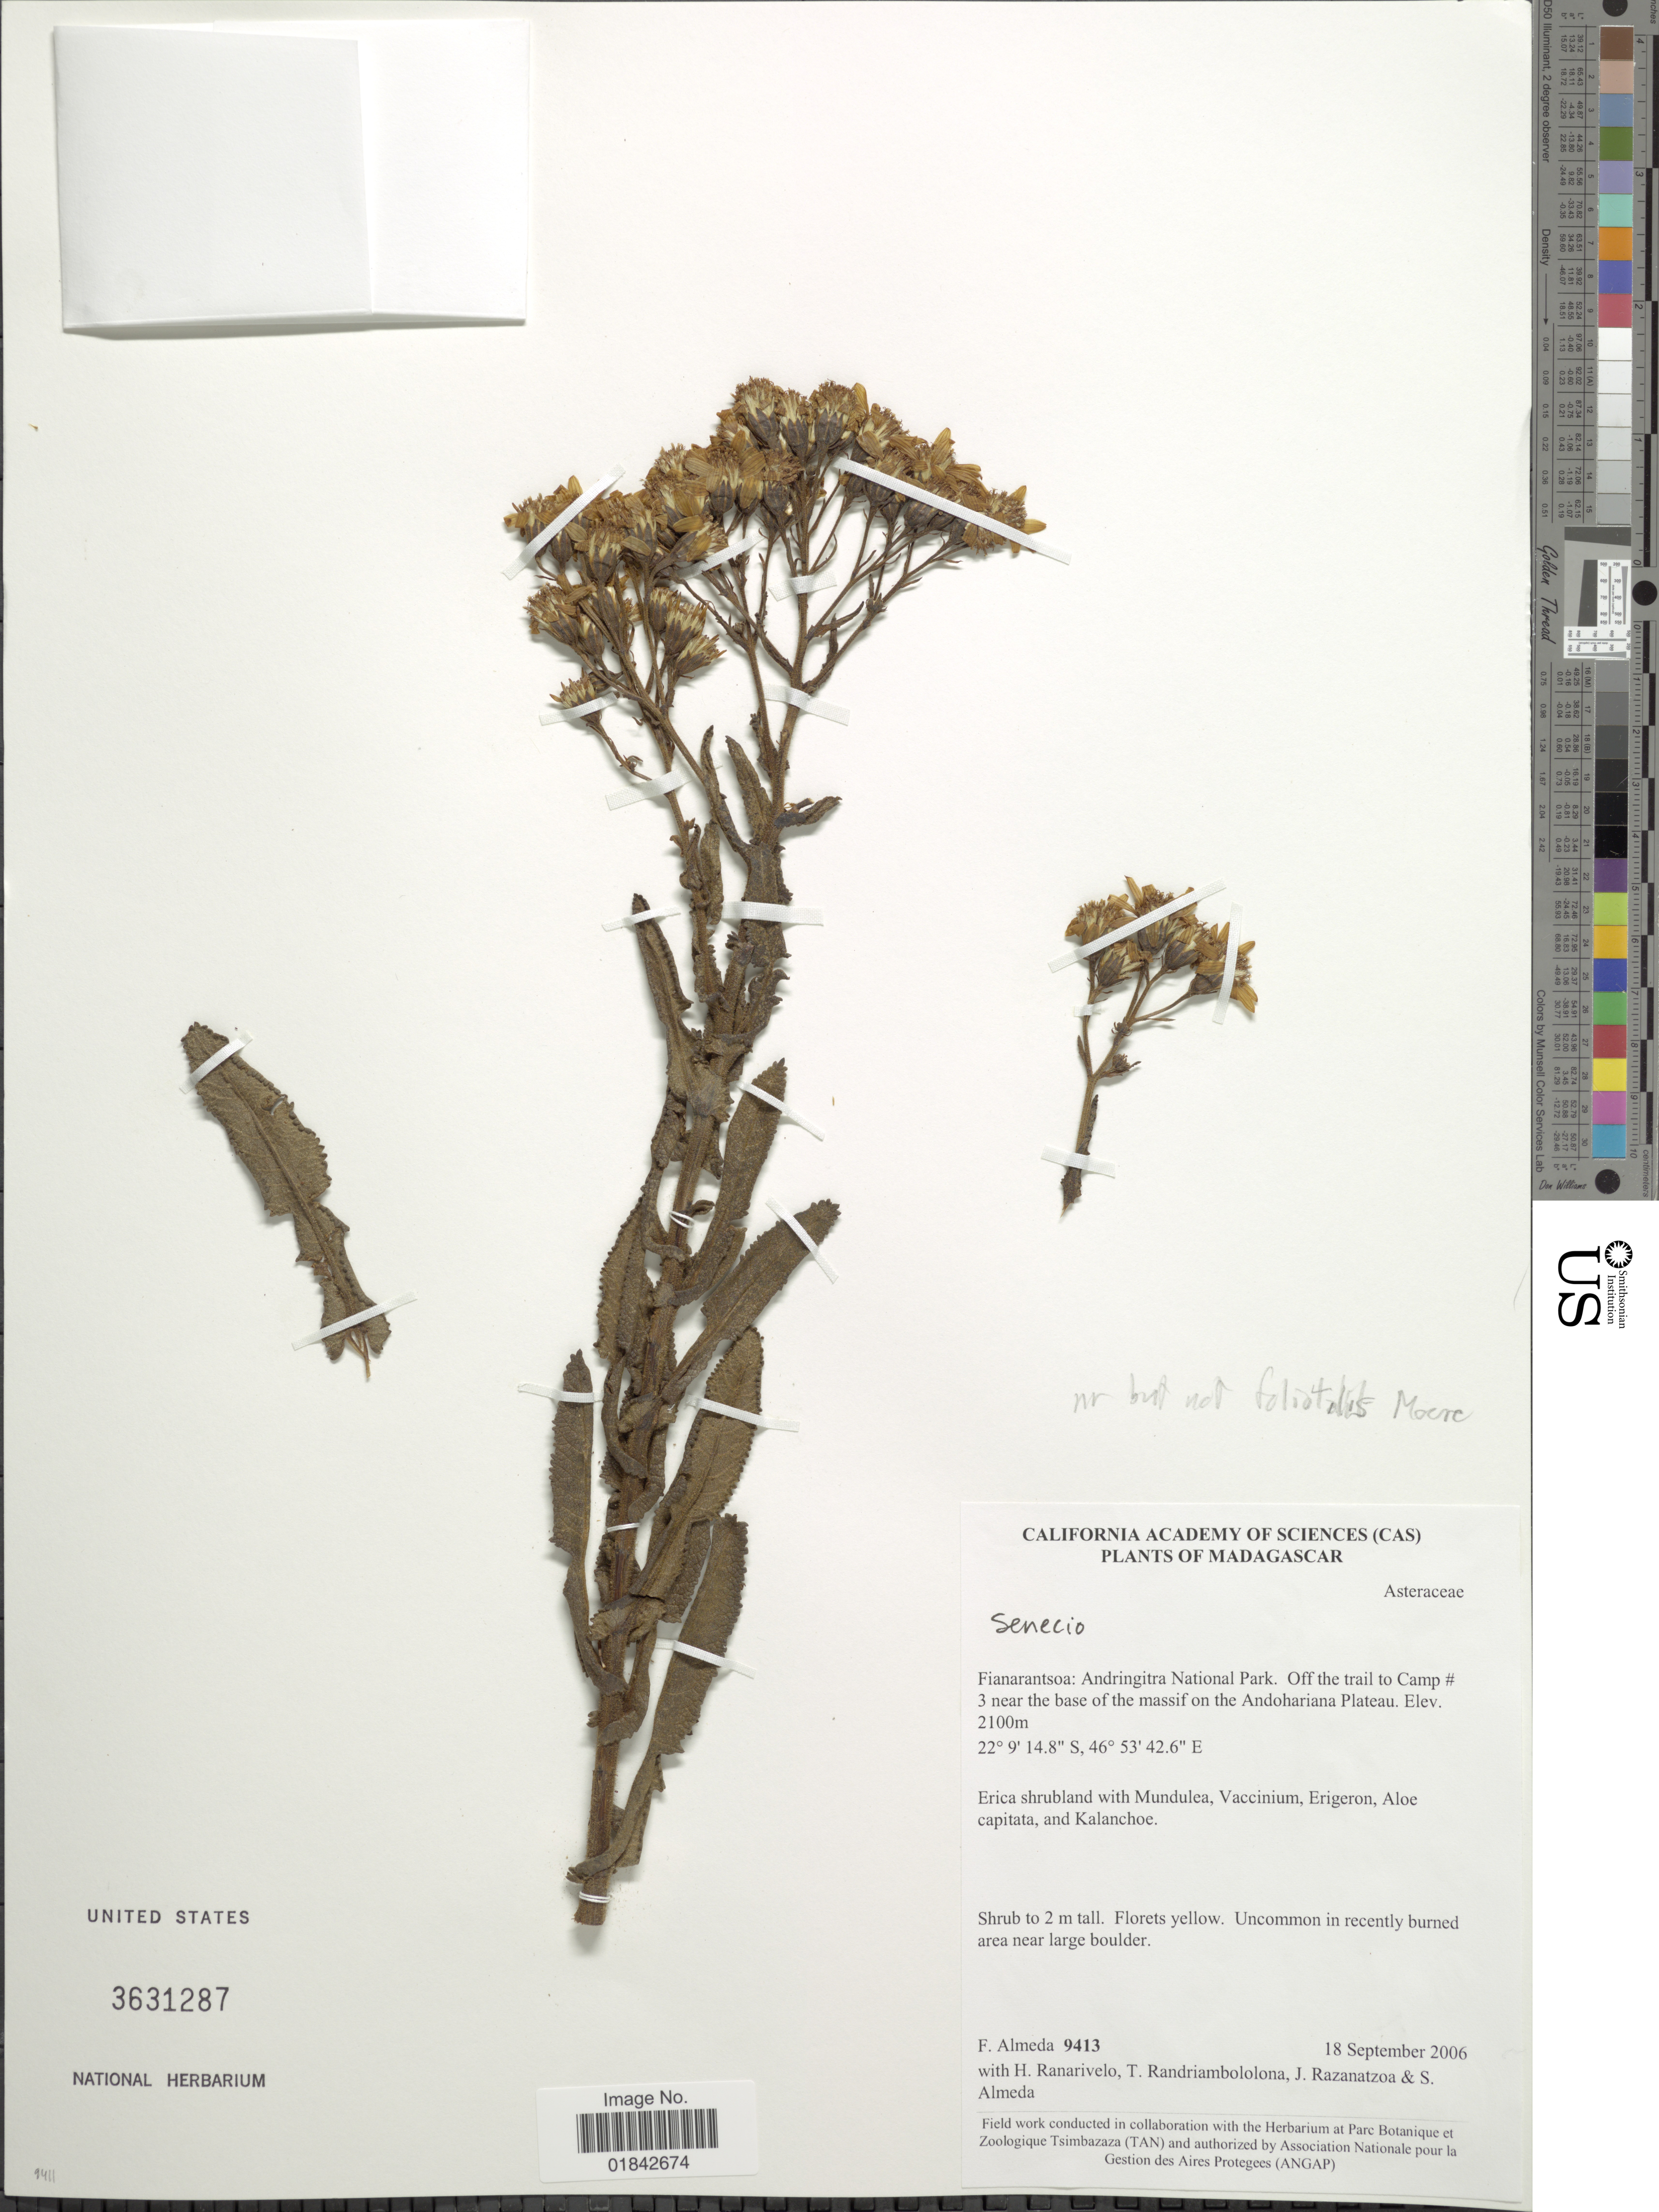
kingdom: Plantae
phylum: Tracheophyta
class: Magnoliopsida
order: Asterales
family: Asteraceae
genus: Senecio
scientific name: Senecio sp.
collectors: F. Almeda, H. Ranarivelo, T. Randriambololona, J. Razanatzoa & S. Almeda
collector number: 9413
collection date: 2006-09-18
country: Madagascar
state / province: Haute Matsiatra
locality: Andringitra National Park, off the trail to Camp #3 near the base of the massif on the Andohariana Plateau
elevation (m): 2100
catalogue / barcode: US 3631287